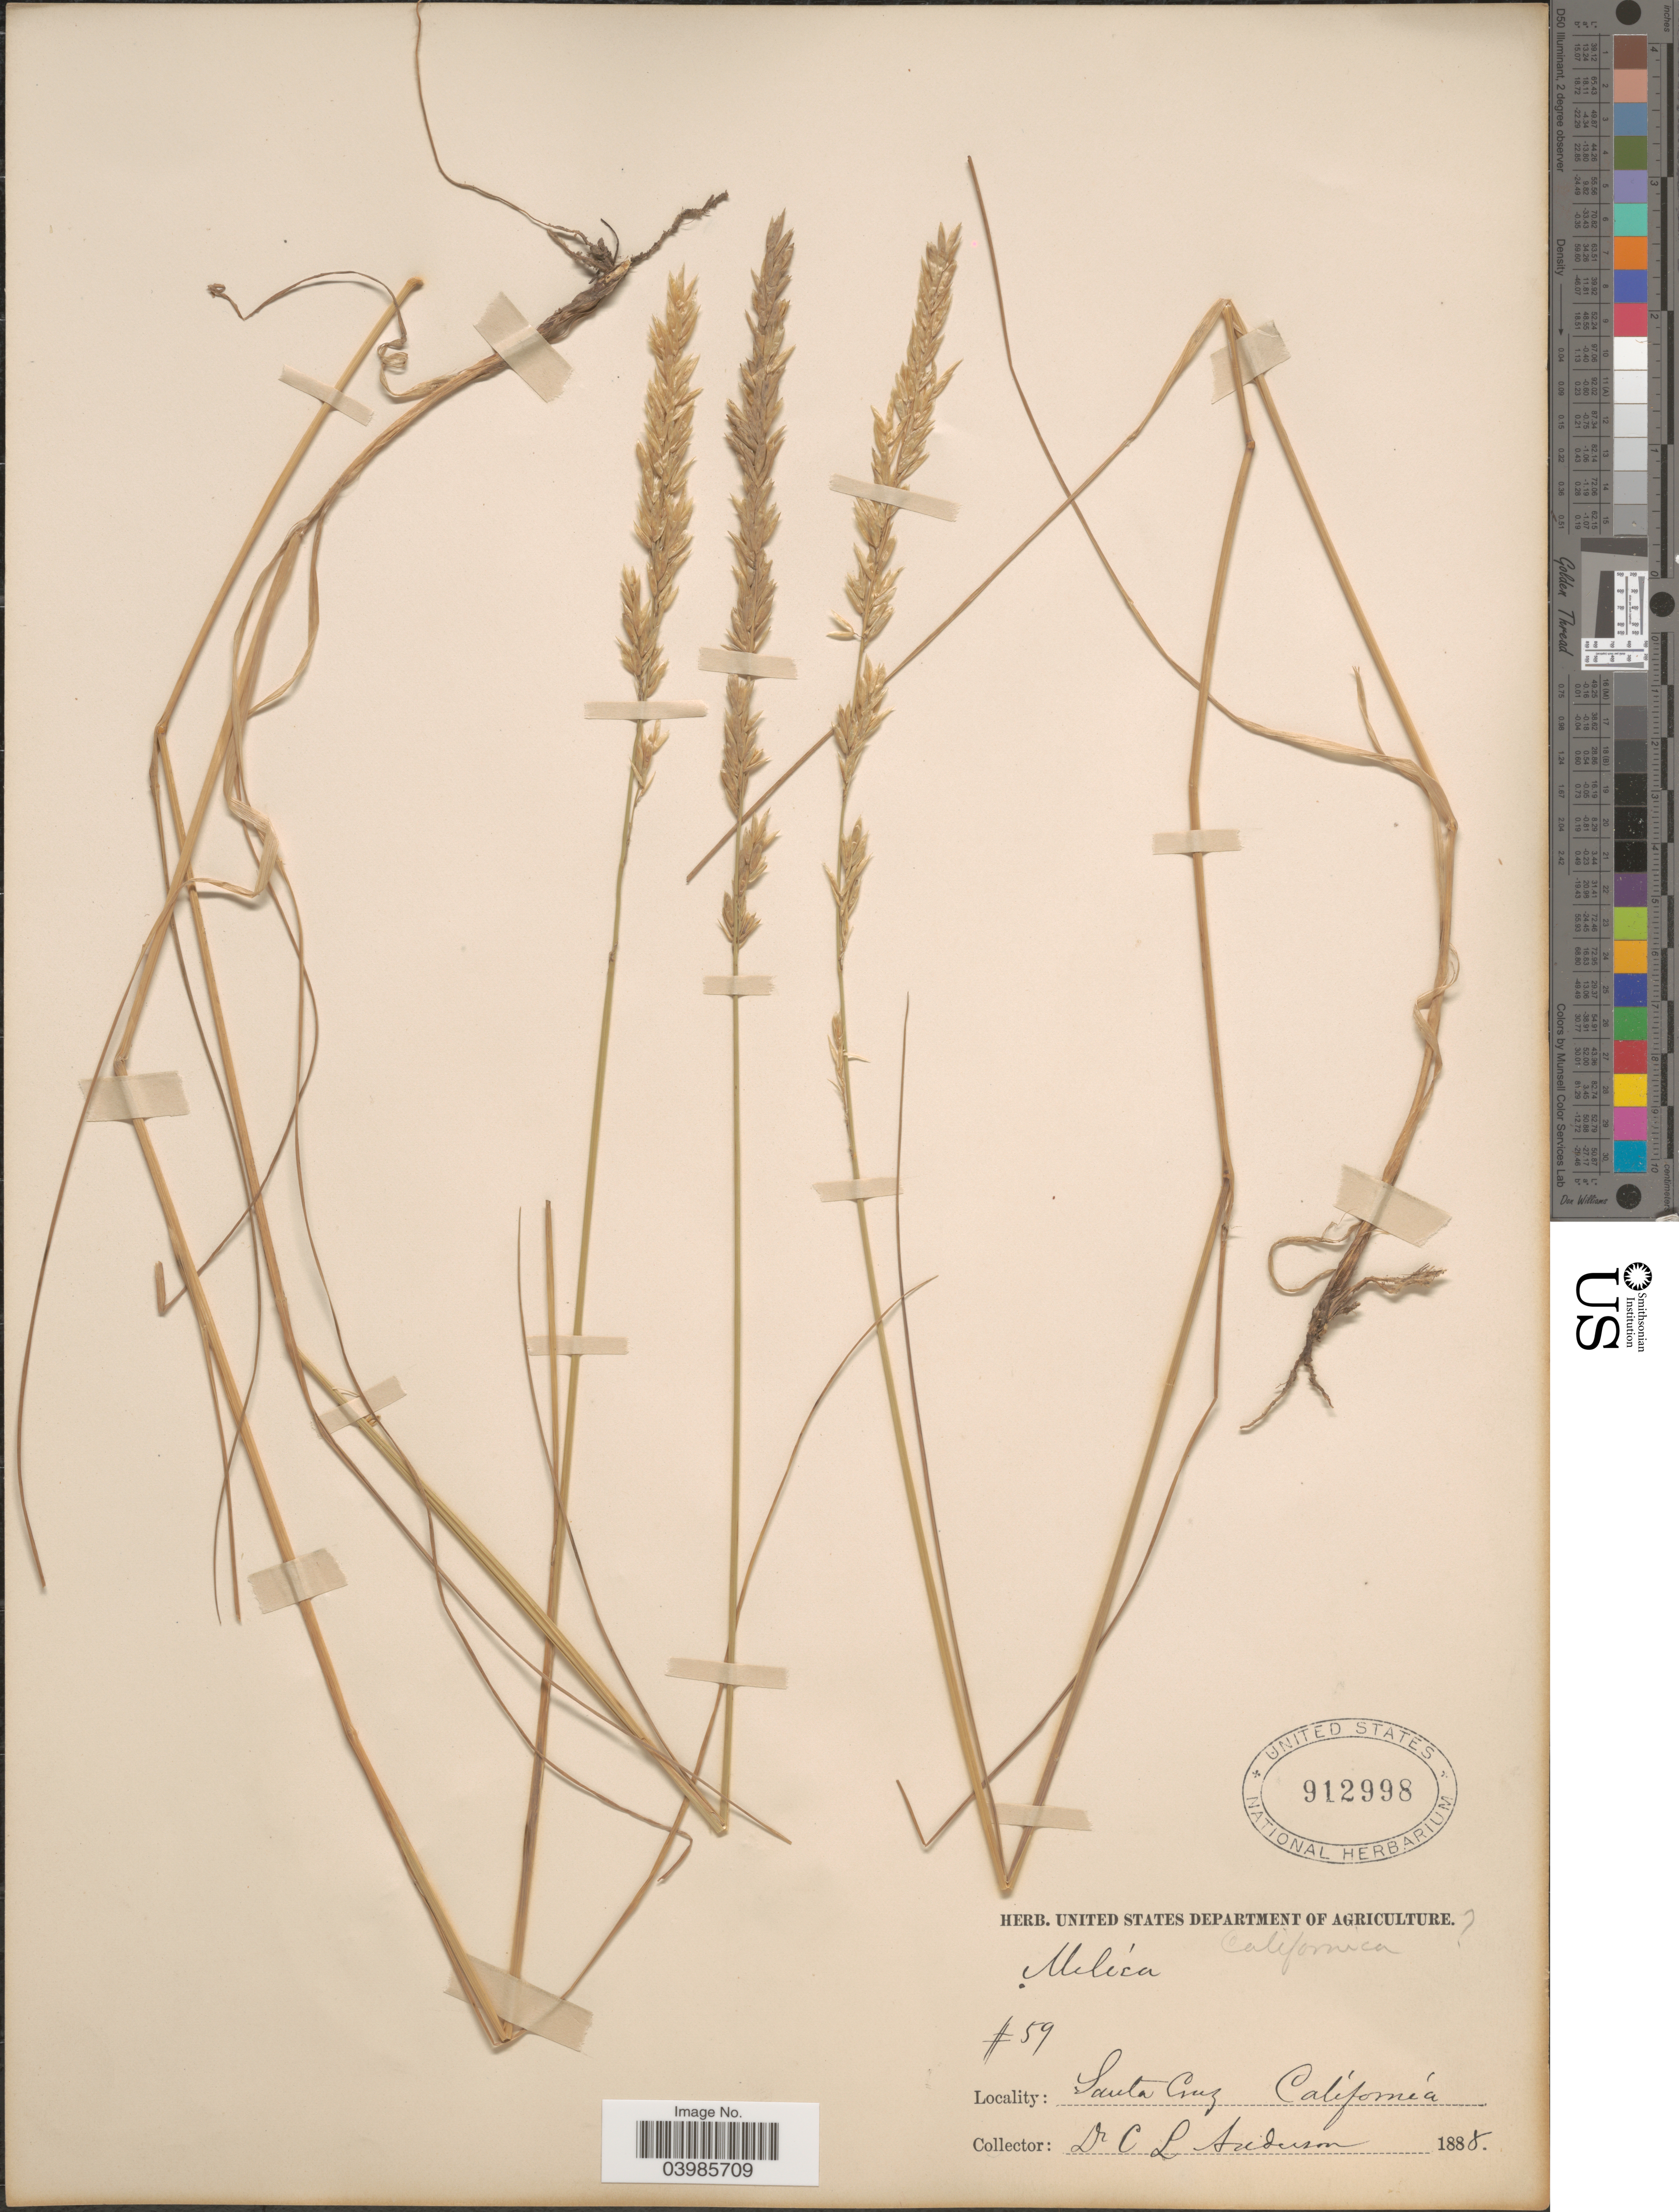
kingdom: Plantae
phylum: Tracheophyta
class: Liliopsida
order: Poales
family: Poaceae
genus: Melica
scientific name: Melica californica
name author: Scribn.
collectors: C. L. Anderson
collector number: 59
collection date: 1885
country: United States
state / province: California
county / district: Santa Cruz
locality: Santa Cruz.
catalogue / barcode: US 912998